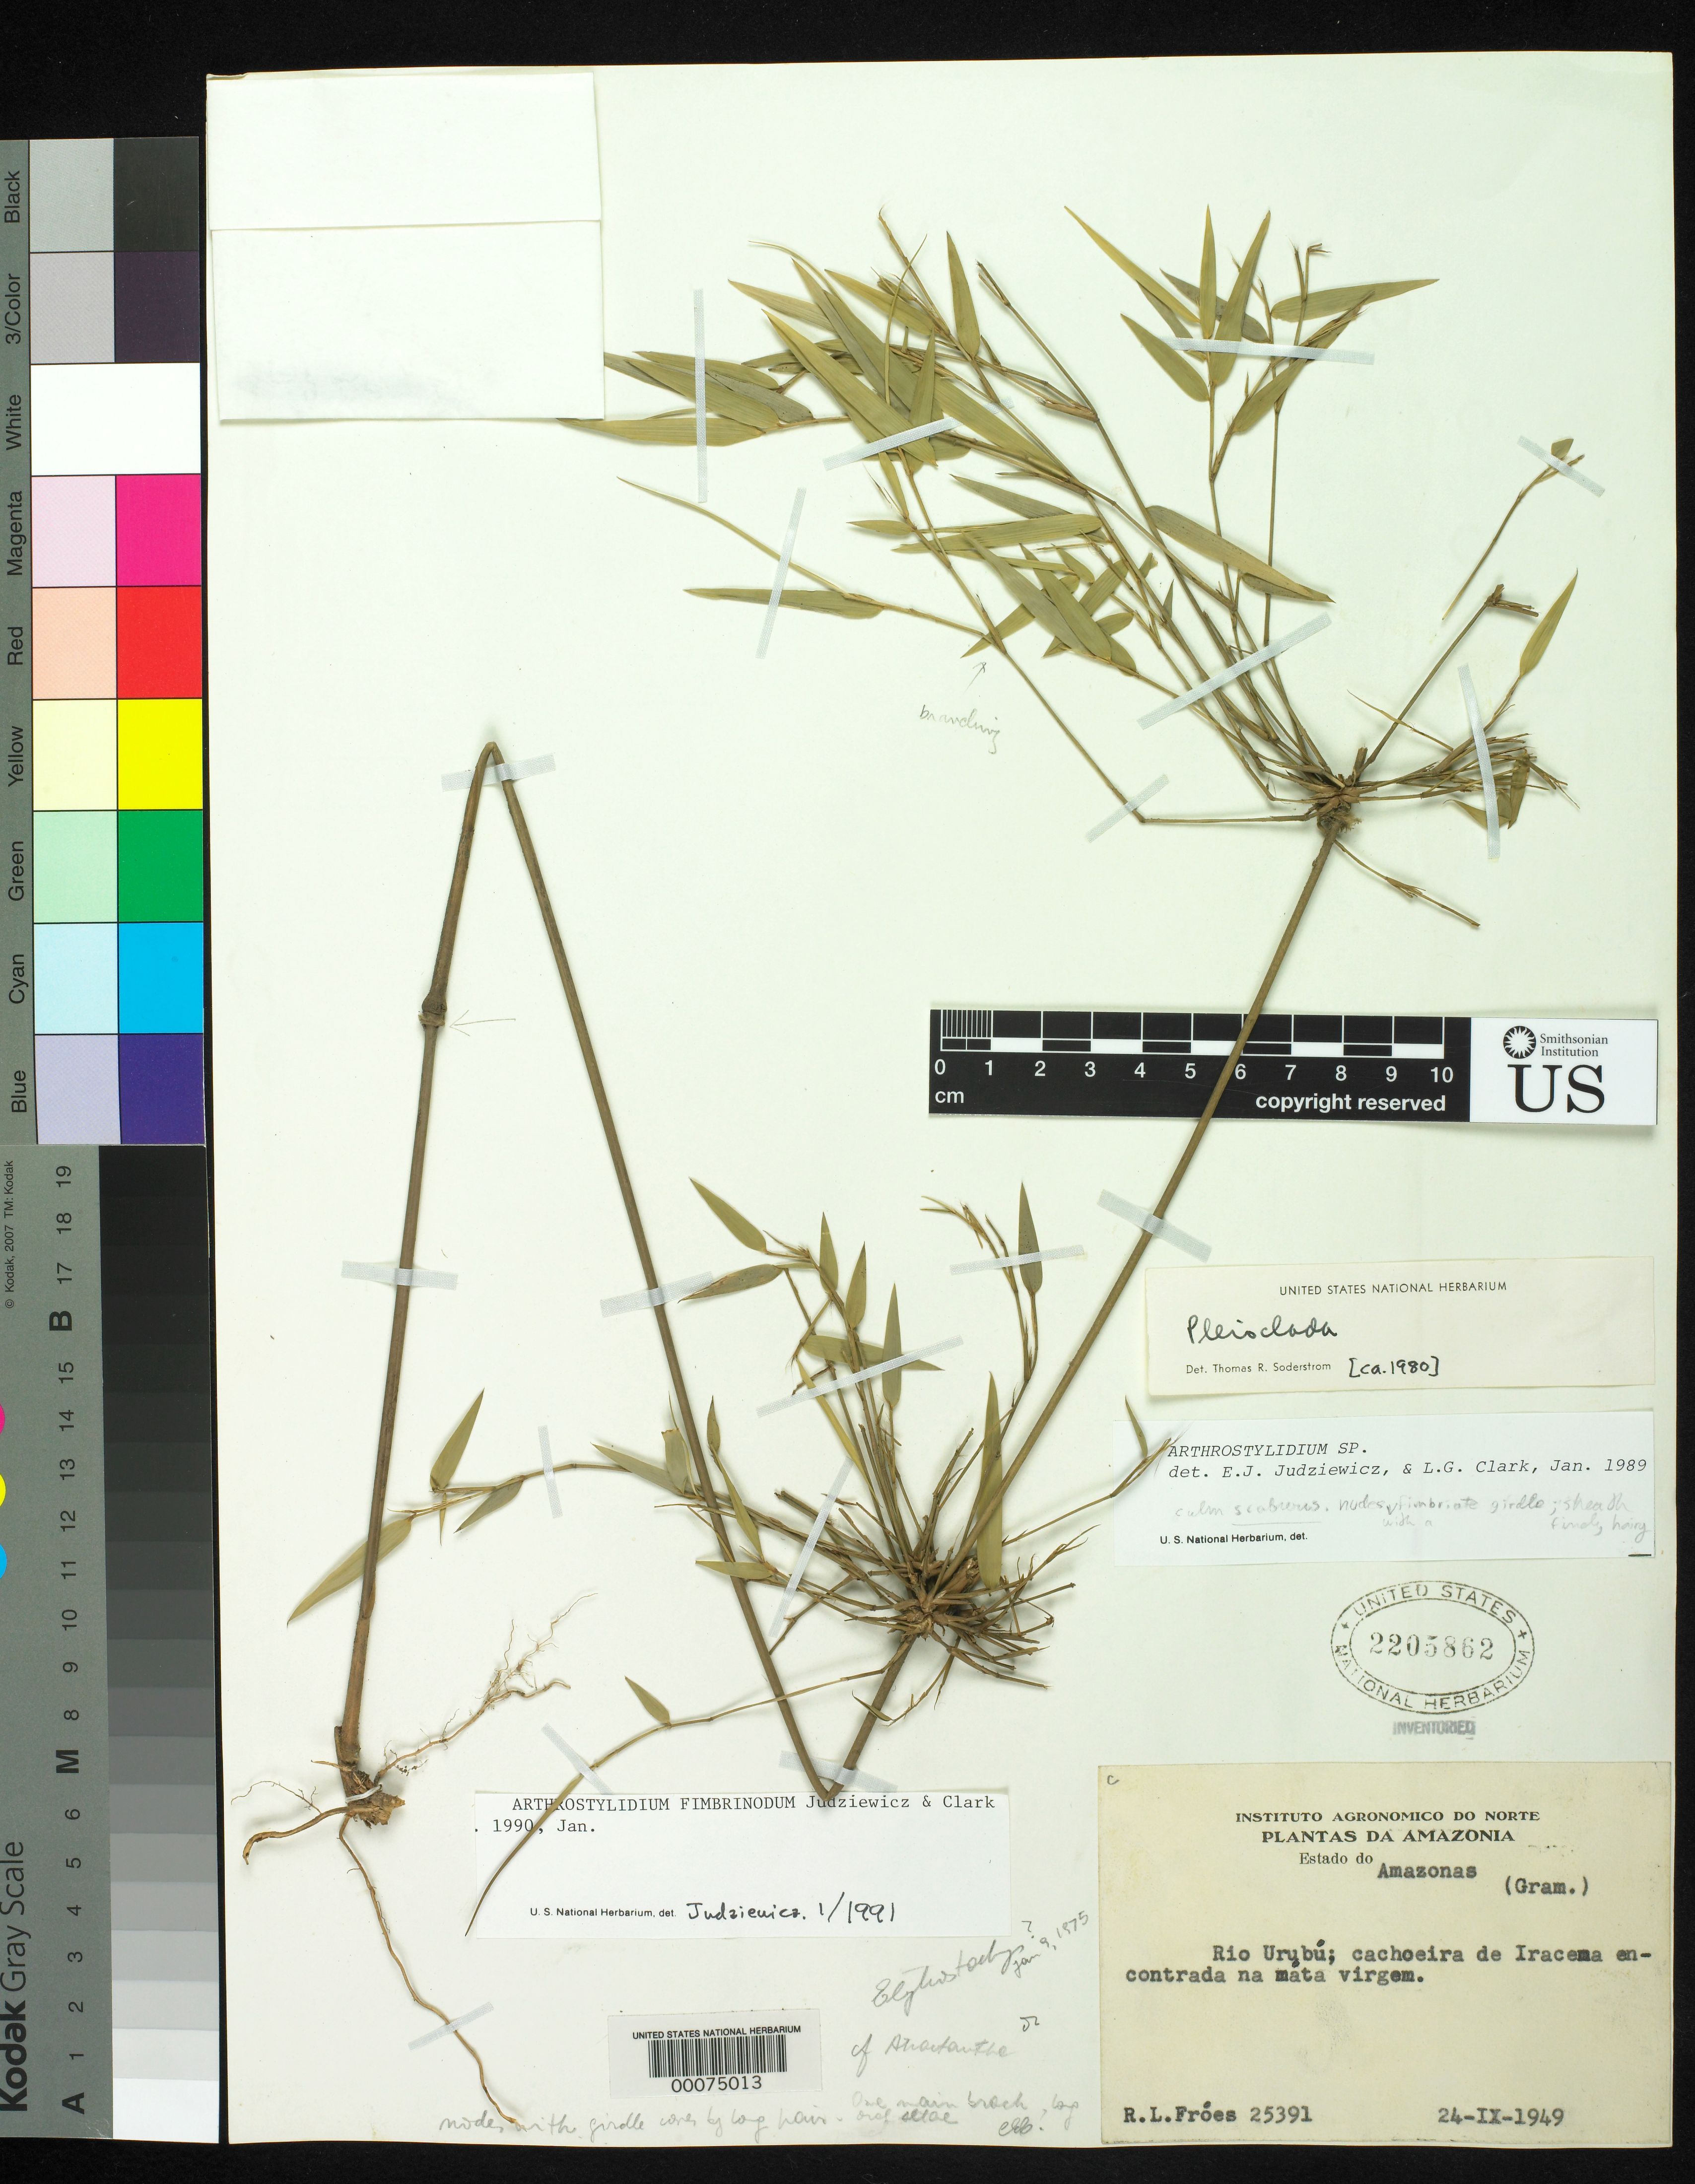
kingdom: Plantae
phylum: Tracheophyta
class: Liliopsida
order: Poales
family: Poaceae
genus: Arthrostylidium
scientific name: Arthrostylidium fimbrinodum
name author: Judz. & L.G. Clark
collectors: R. L. Fróes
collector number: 25391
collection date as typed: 24 Sep 1949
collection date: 1949-09-24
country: Brazil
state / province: Amazonas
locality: Rio urubu; cacoeira de iracema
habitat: Virgin forest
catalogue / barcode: US 2205862